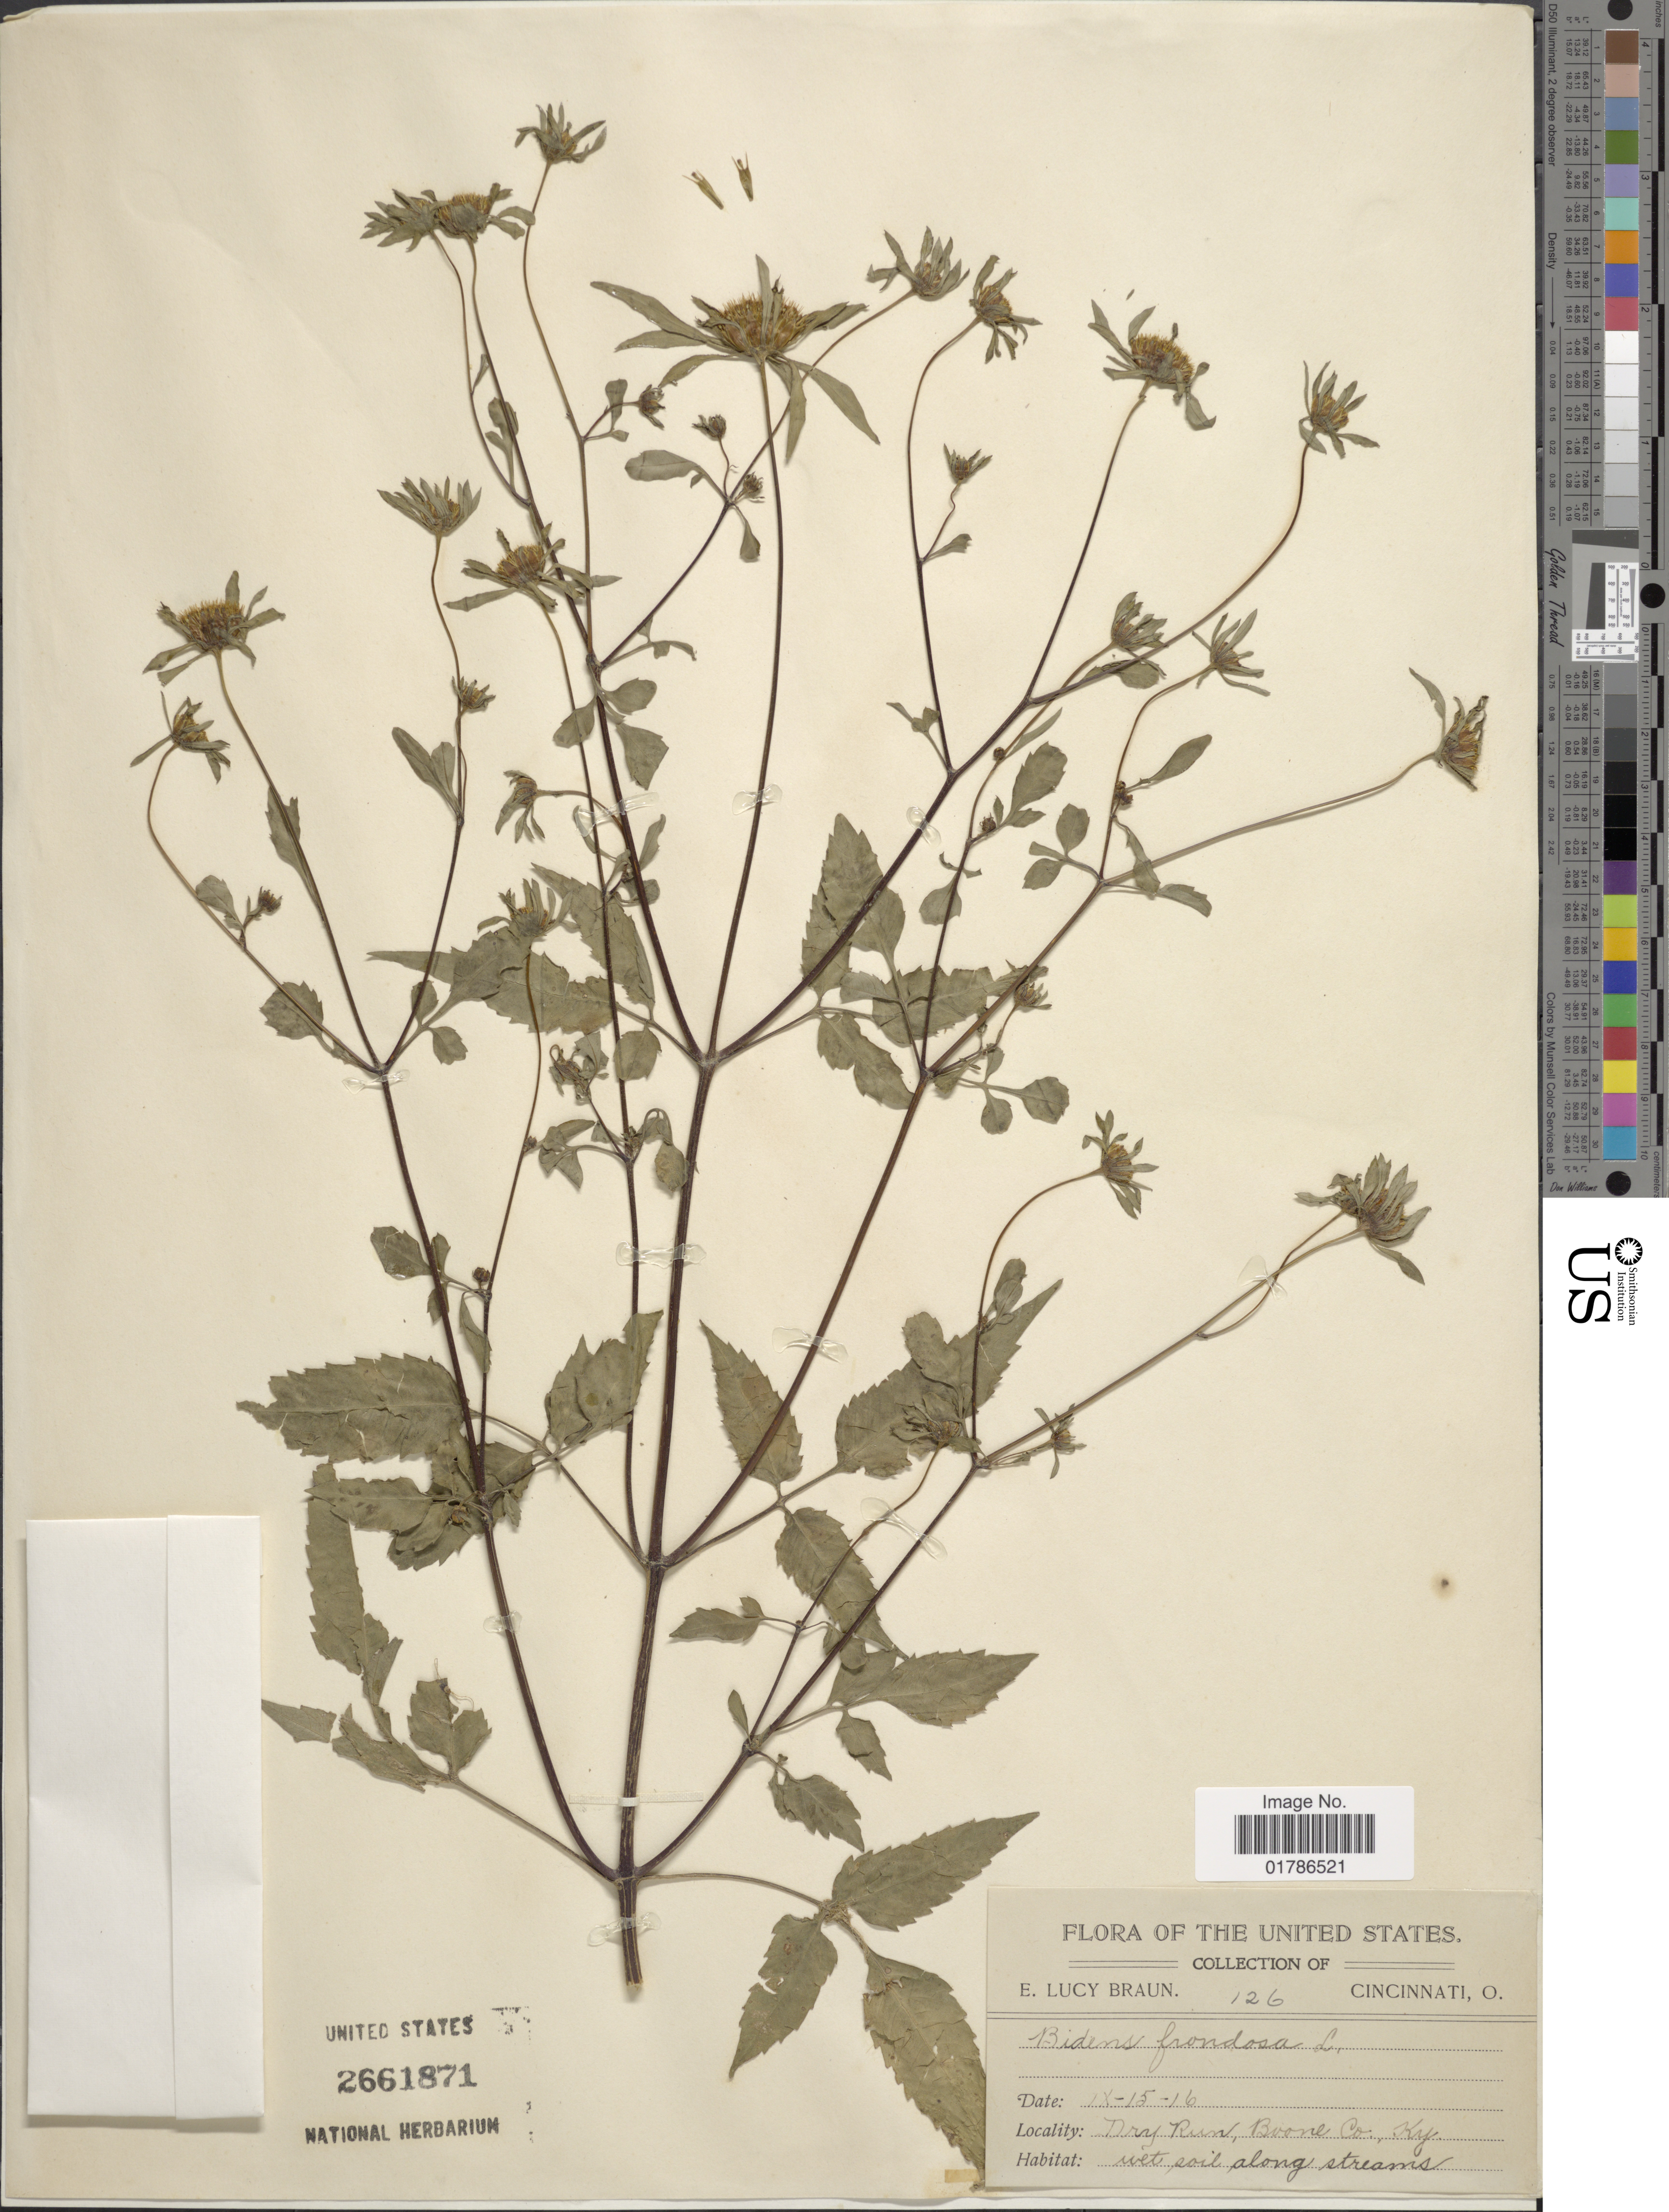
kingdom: Plantae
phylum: Tracheophyta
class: Magnoliopsida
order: Asterales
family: Asteraceae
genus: Bidens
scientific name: Bidens frondosa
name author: L.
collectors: E. L. Braun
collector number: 126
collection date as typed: Transcribed d/m/y: 15/9/16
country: United States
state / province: Kentucky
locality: Boone Co.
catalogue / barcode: US 2661871